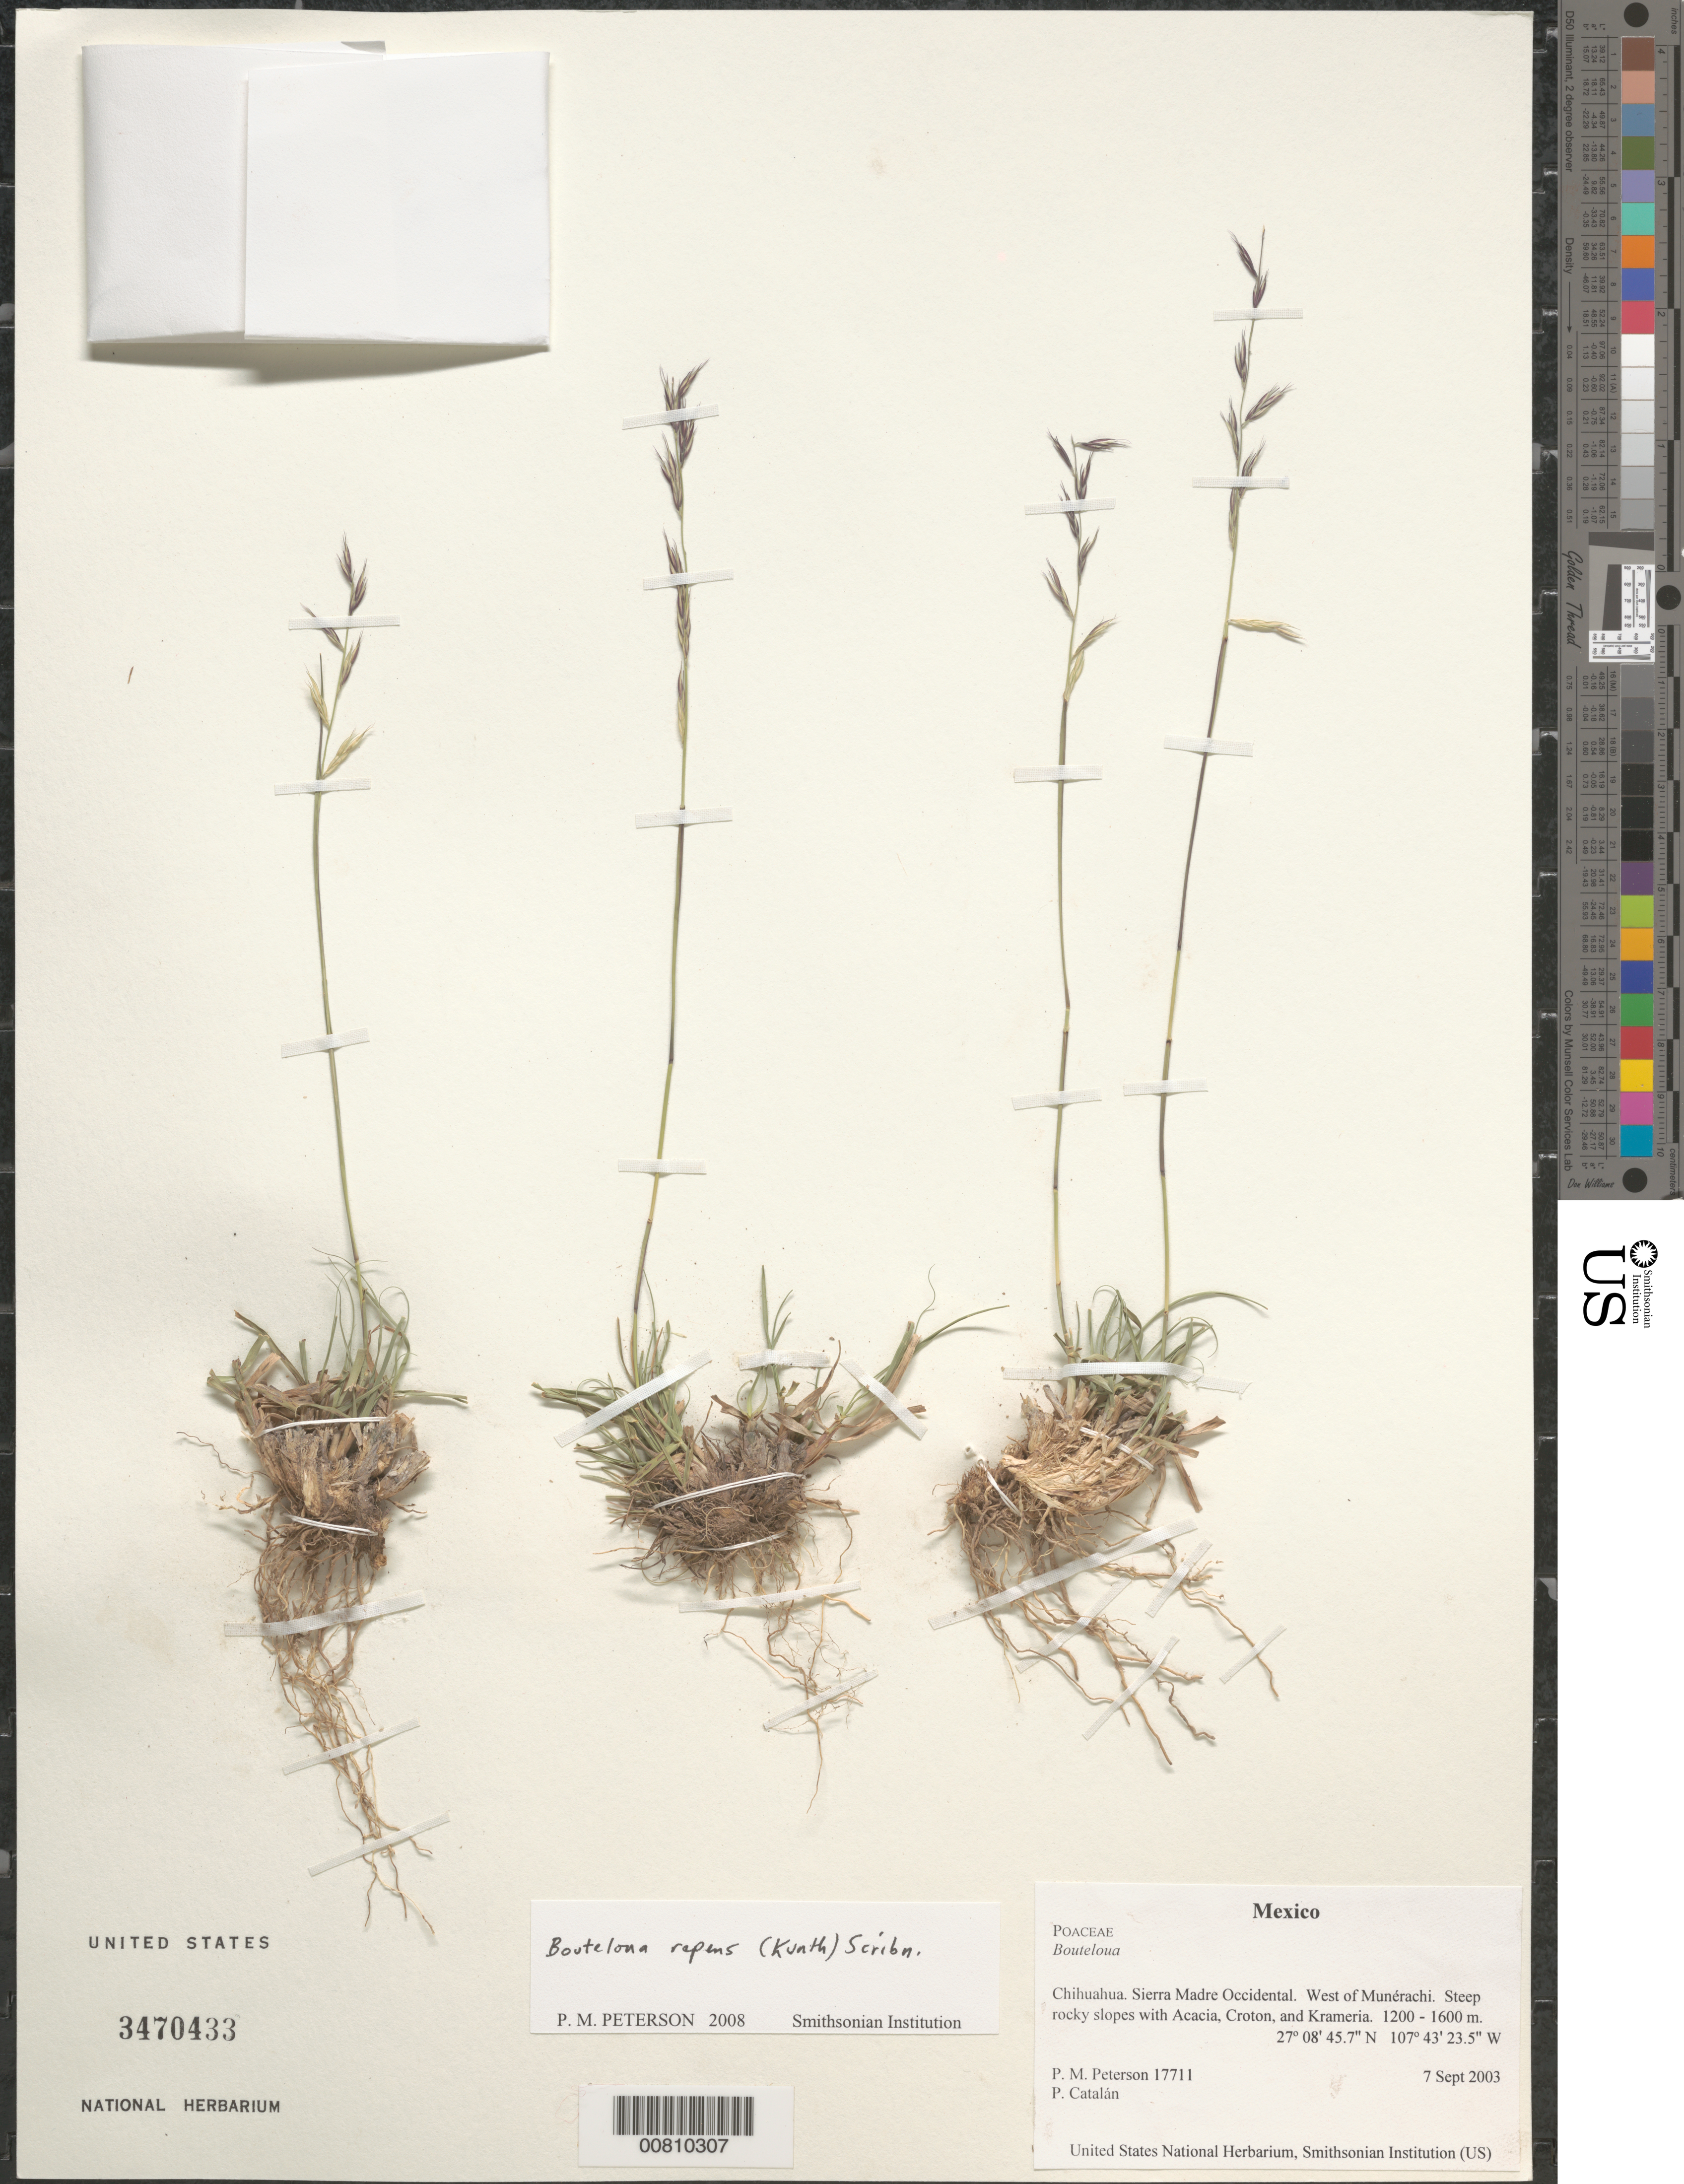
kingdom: Plantae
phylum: Tracheophyta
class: Liliopsida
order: Poales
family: Poaceae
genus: Bouteloua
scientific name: Bouteloua repens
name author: (Kunth) Scribn. & Merr.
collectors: P. M. Peterson & P. Catalán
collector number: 17711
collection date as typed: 07 Sep 2003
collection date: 2003-09-07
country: Mexico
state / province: Chihuahua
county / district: Sierra Madre Occidental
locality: West of Munérachi. Steep rocky slopes with Acacia, Croton, and Krameria.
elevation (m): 1200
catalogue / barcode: US 3470433